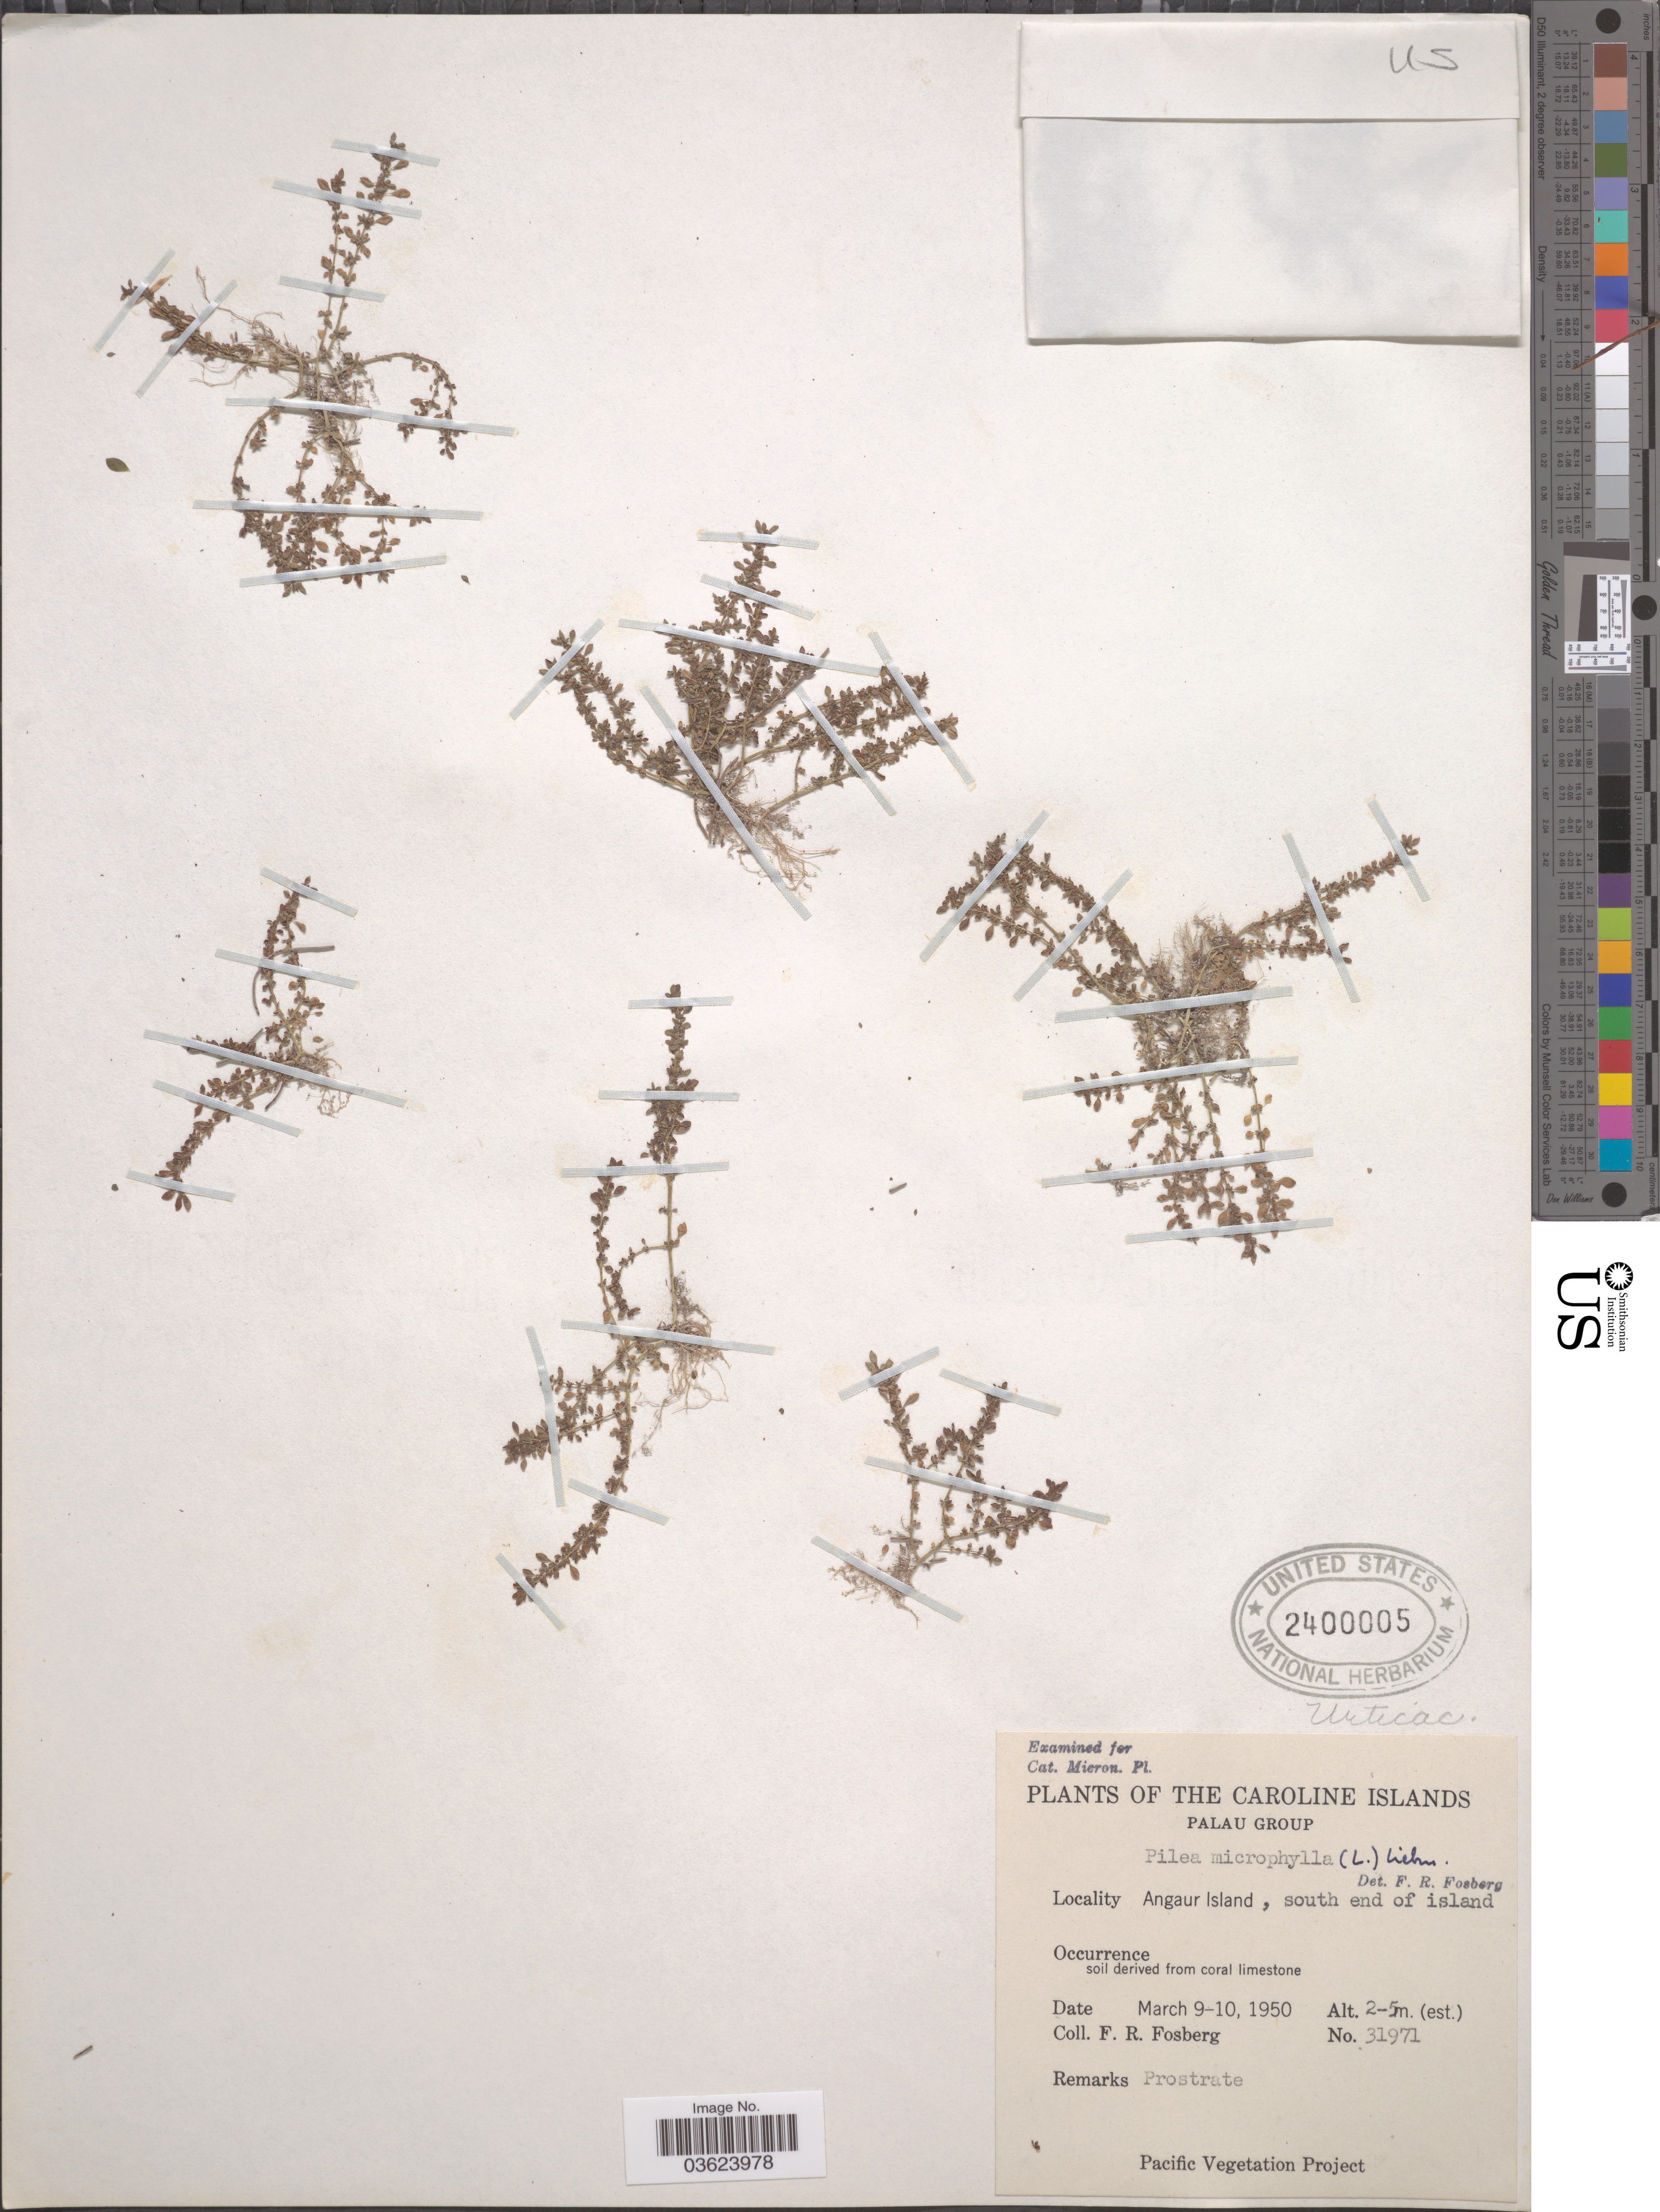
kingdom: Plantae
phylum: Tracheophyta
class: Magnoliopsida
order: Rosales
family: Urticaceae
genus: Pilea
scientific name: Pilea microphylla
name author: (L.) Liebm.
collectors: F. R. Fosberg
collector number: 31971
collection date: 1950-03-09/1950-03-10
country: Palau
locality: The Caroline Islands. Palau Group. Angaur Island, south end of island.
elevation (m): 2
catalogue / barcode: US 2400005